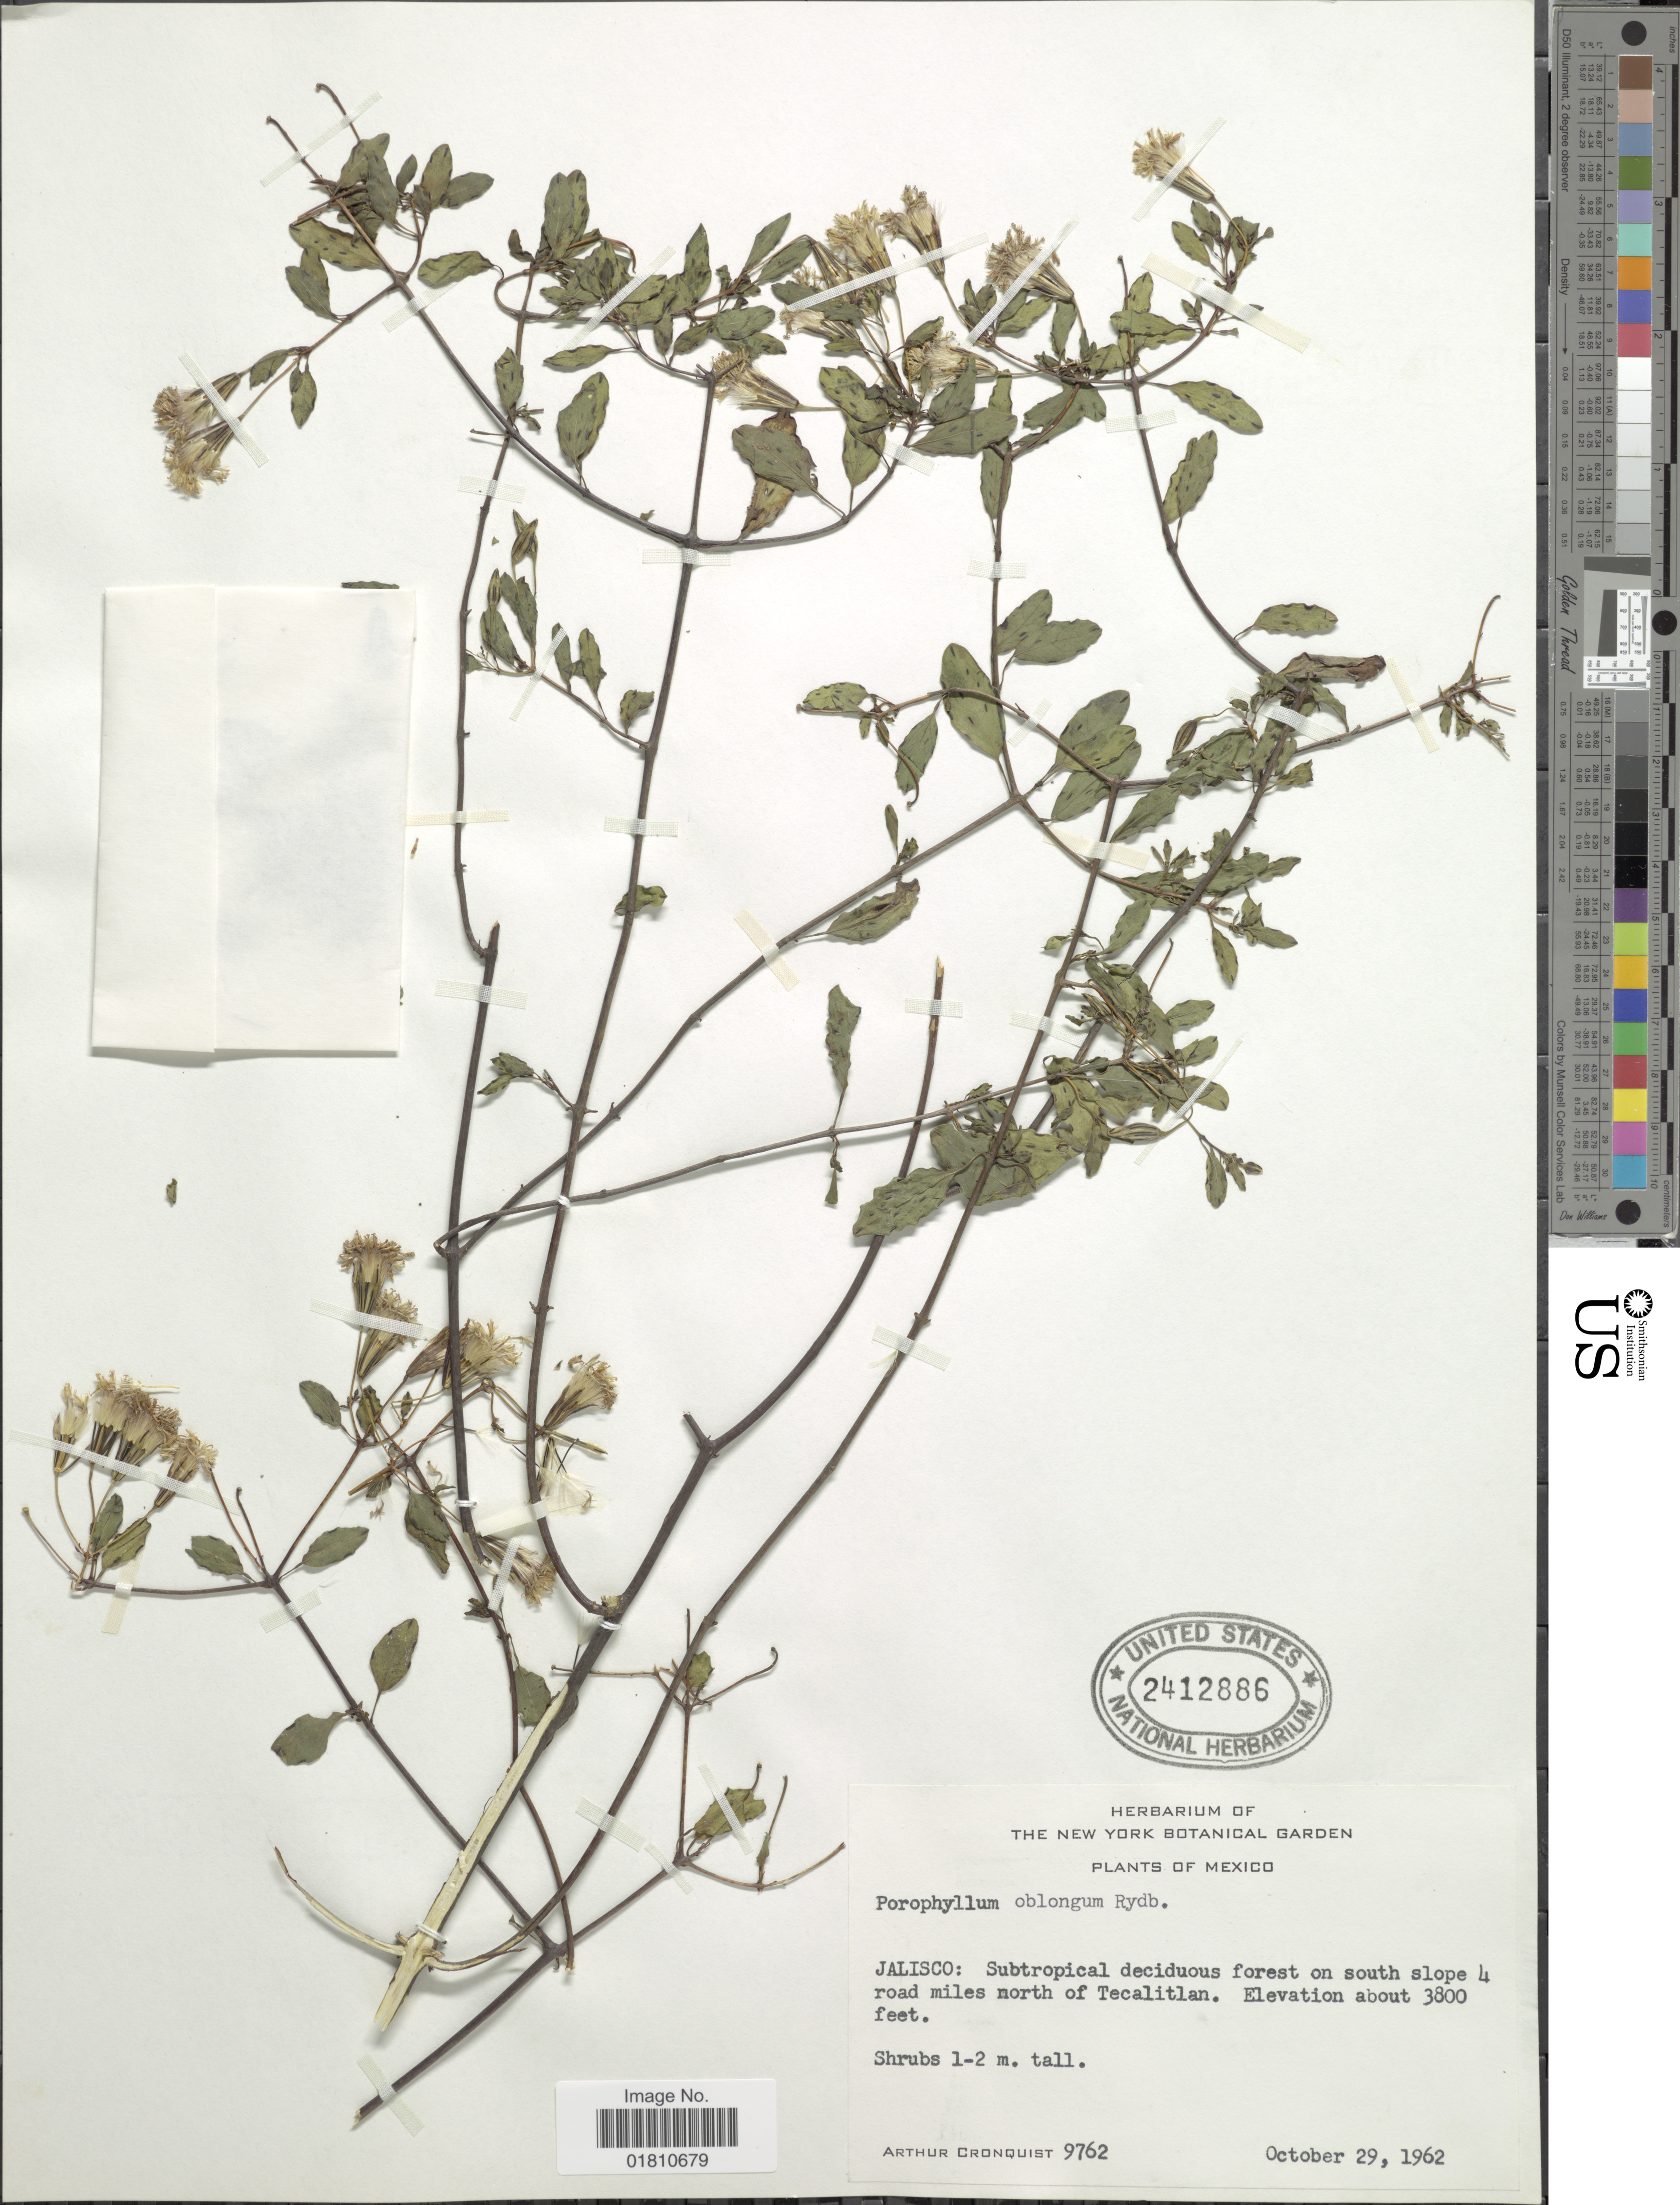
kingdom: Plantae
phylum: Tracheophyta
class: Magnoliopsida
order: Asterales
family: Asteraceae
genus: Porophyllum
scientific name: Porophyllum oblongum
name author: Rydb.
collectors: A. J. Cronquist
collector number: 9762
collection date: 1962-10-29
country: Mexico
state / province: Jalisco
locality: Subtropical deciduous forest on south slope 4 road miles north of Tecalitlan.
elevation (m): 1158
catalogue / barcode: US 2412886